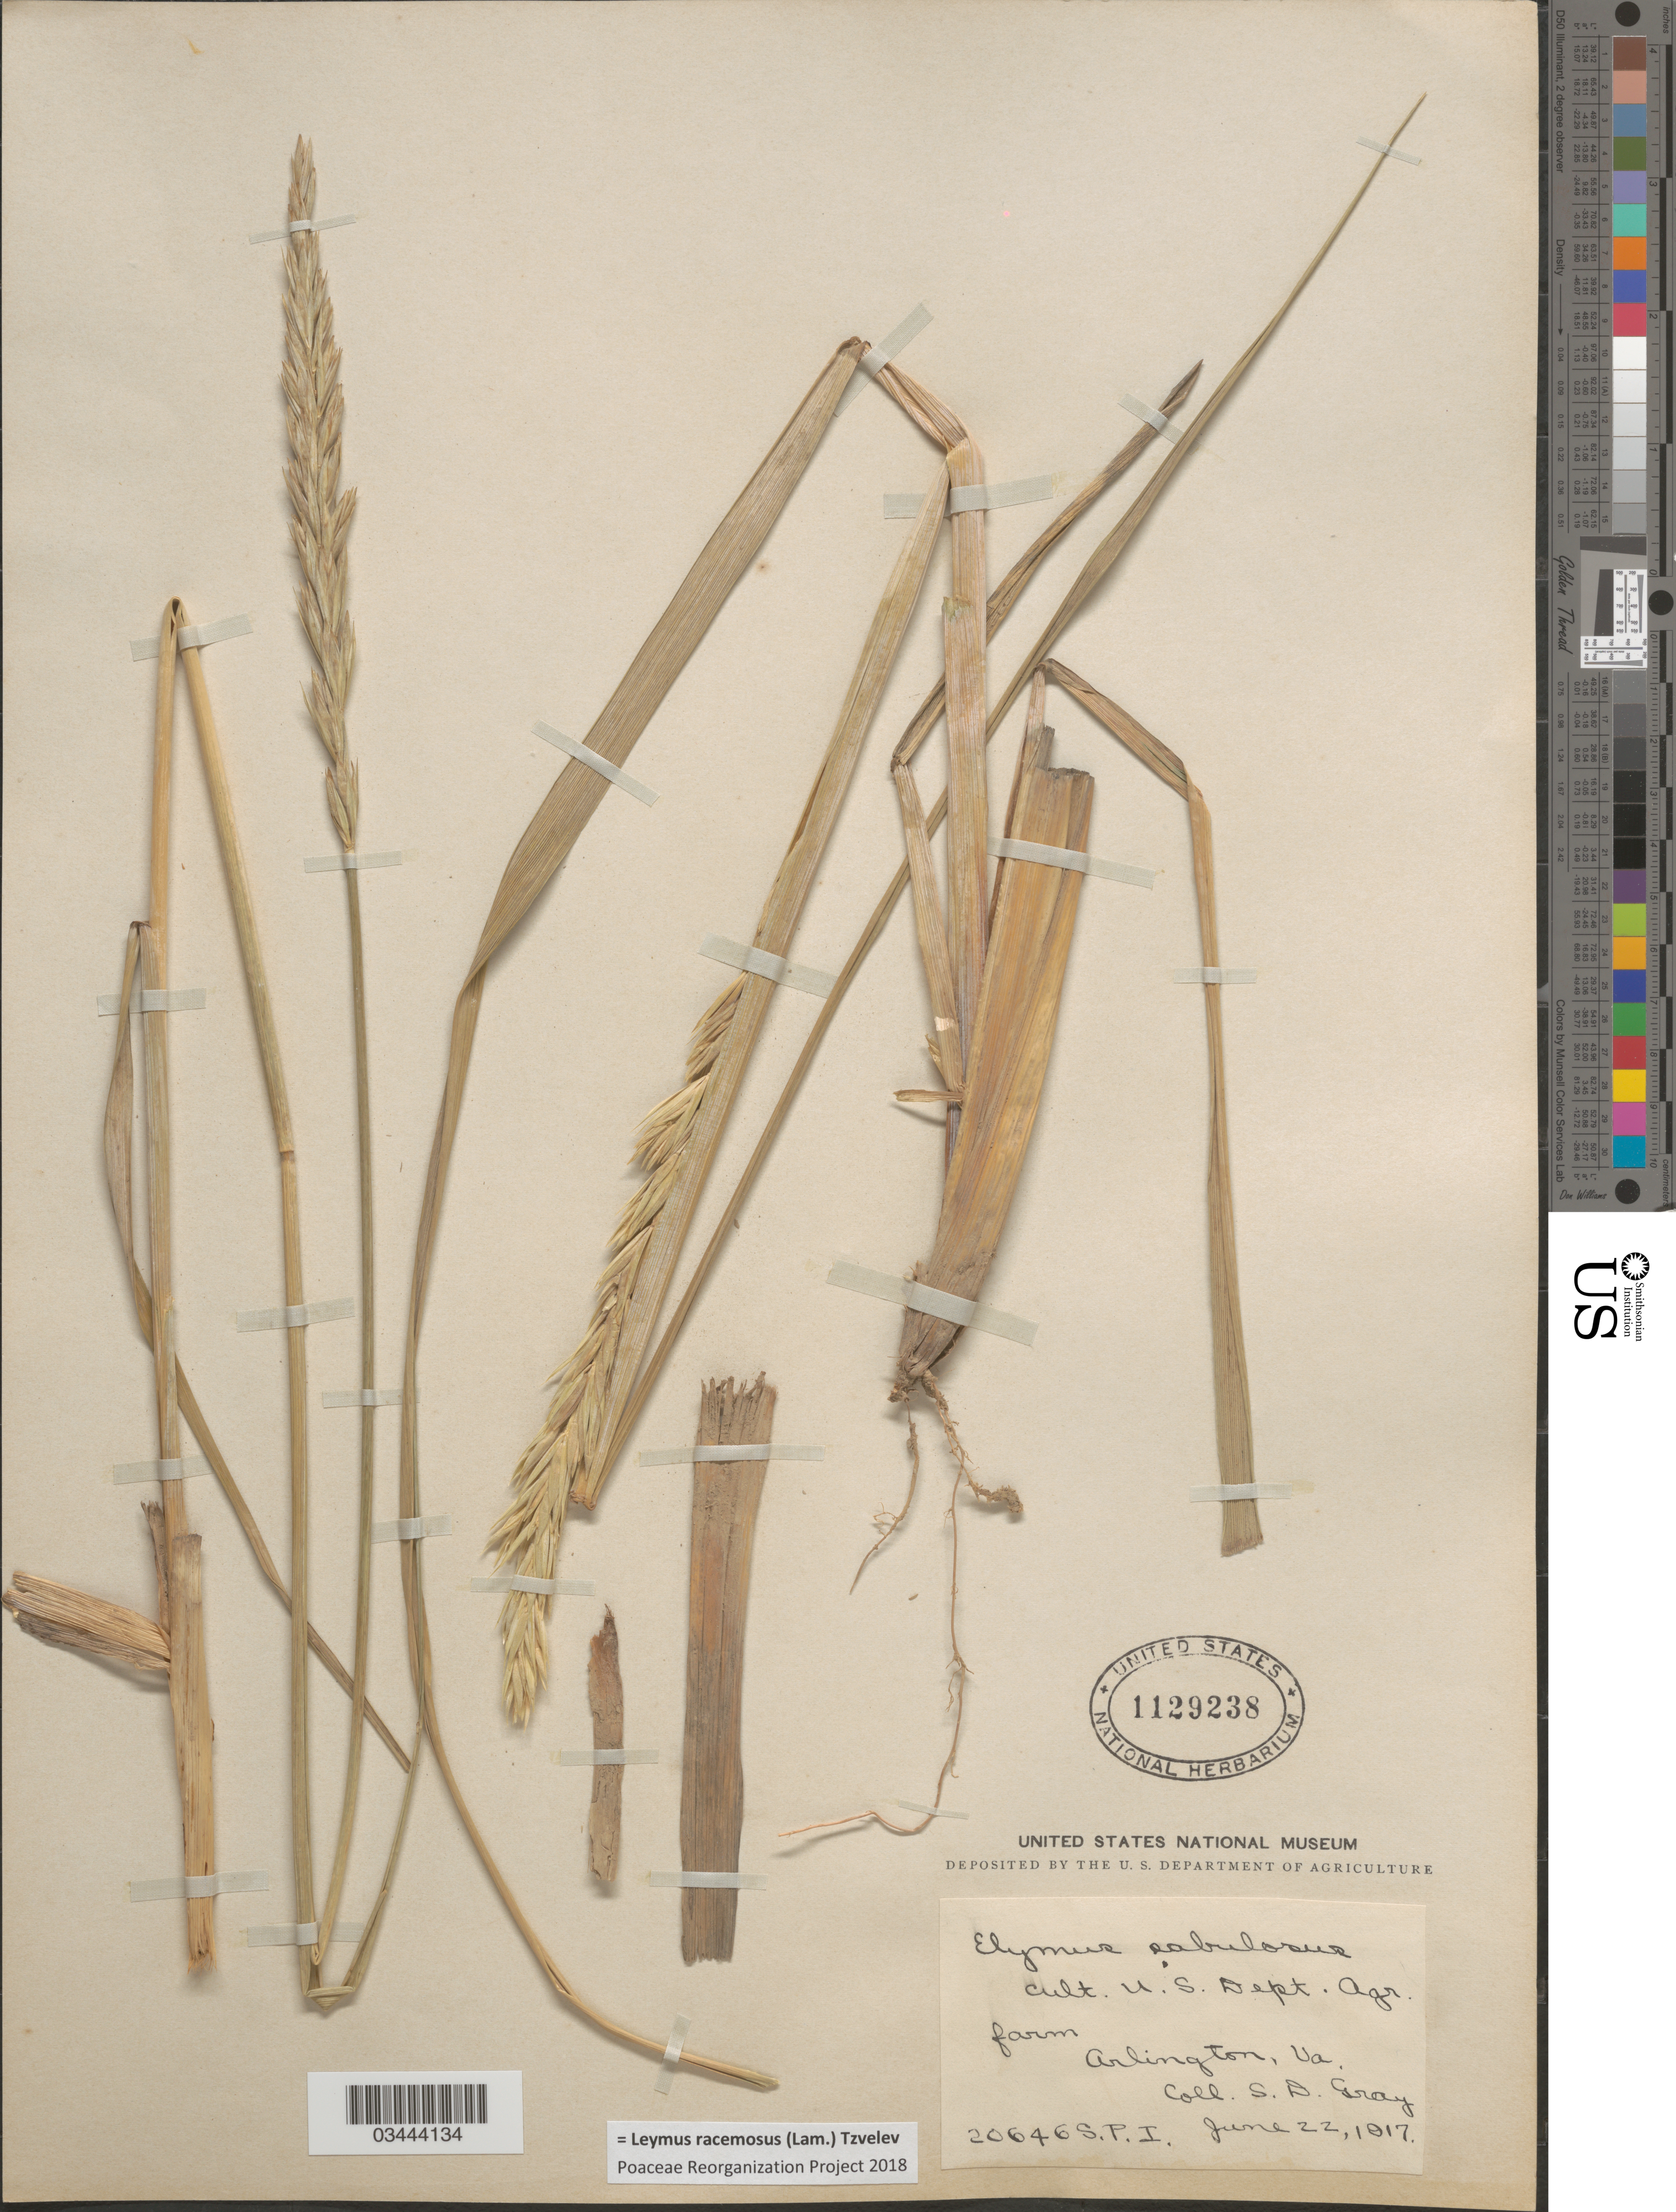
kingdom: Plantae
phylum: Tracheophyta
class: Liliopsida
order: Poales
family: Poaceae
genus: Leymus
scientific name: Leymus racemosus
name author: (Lam.) Tzvelev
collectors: S. D. Gray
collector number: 20646 S.P.I.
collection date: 1917-06-22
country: United States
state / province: Virginia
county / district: Arlington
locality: U.S. Dept. Agr. farm. Arlington.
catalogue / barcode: US 1129238